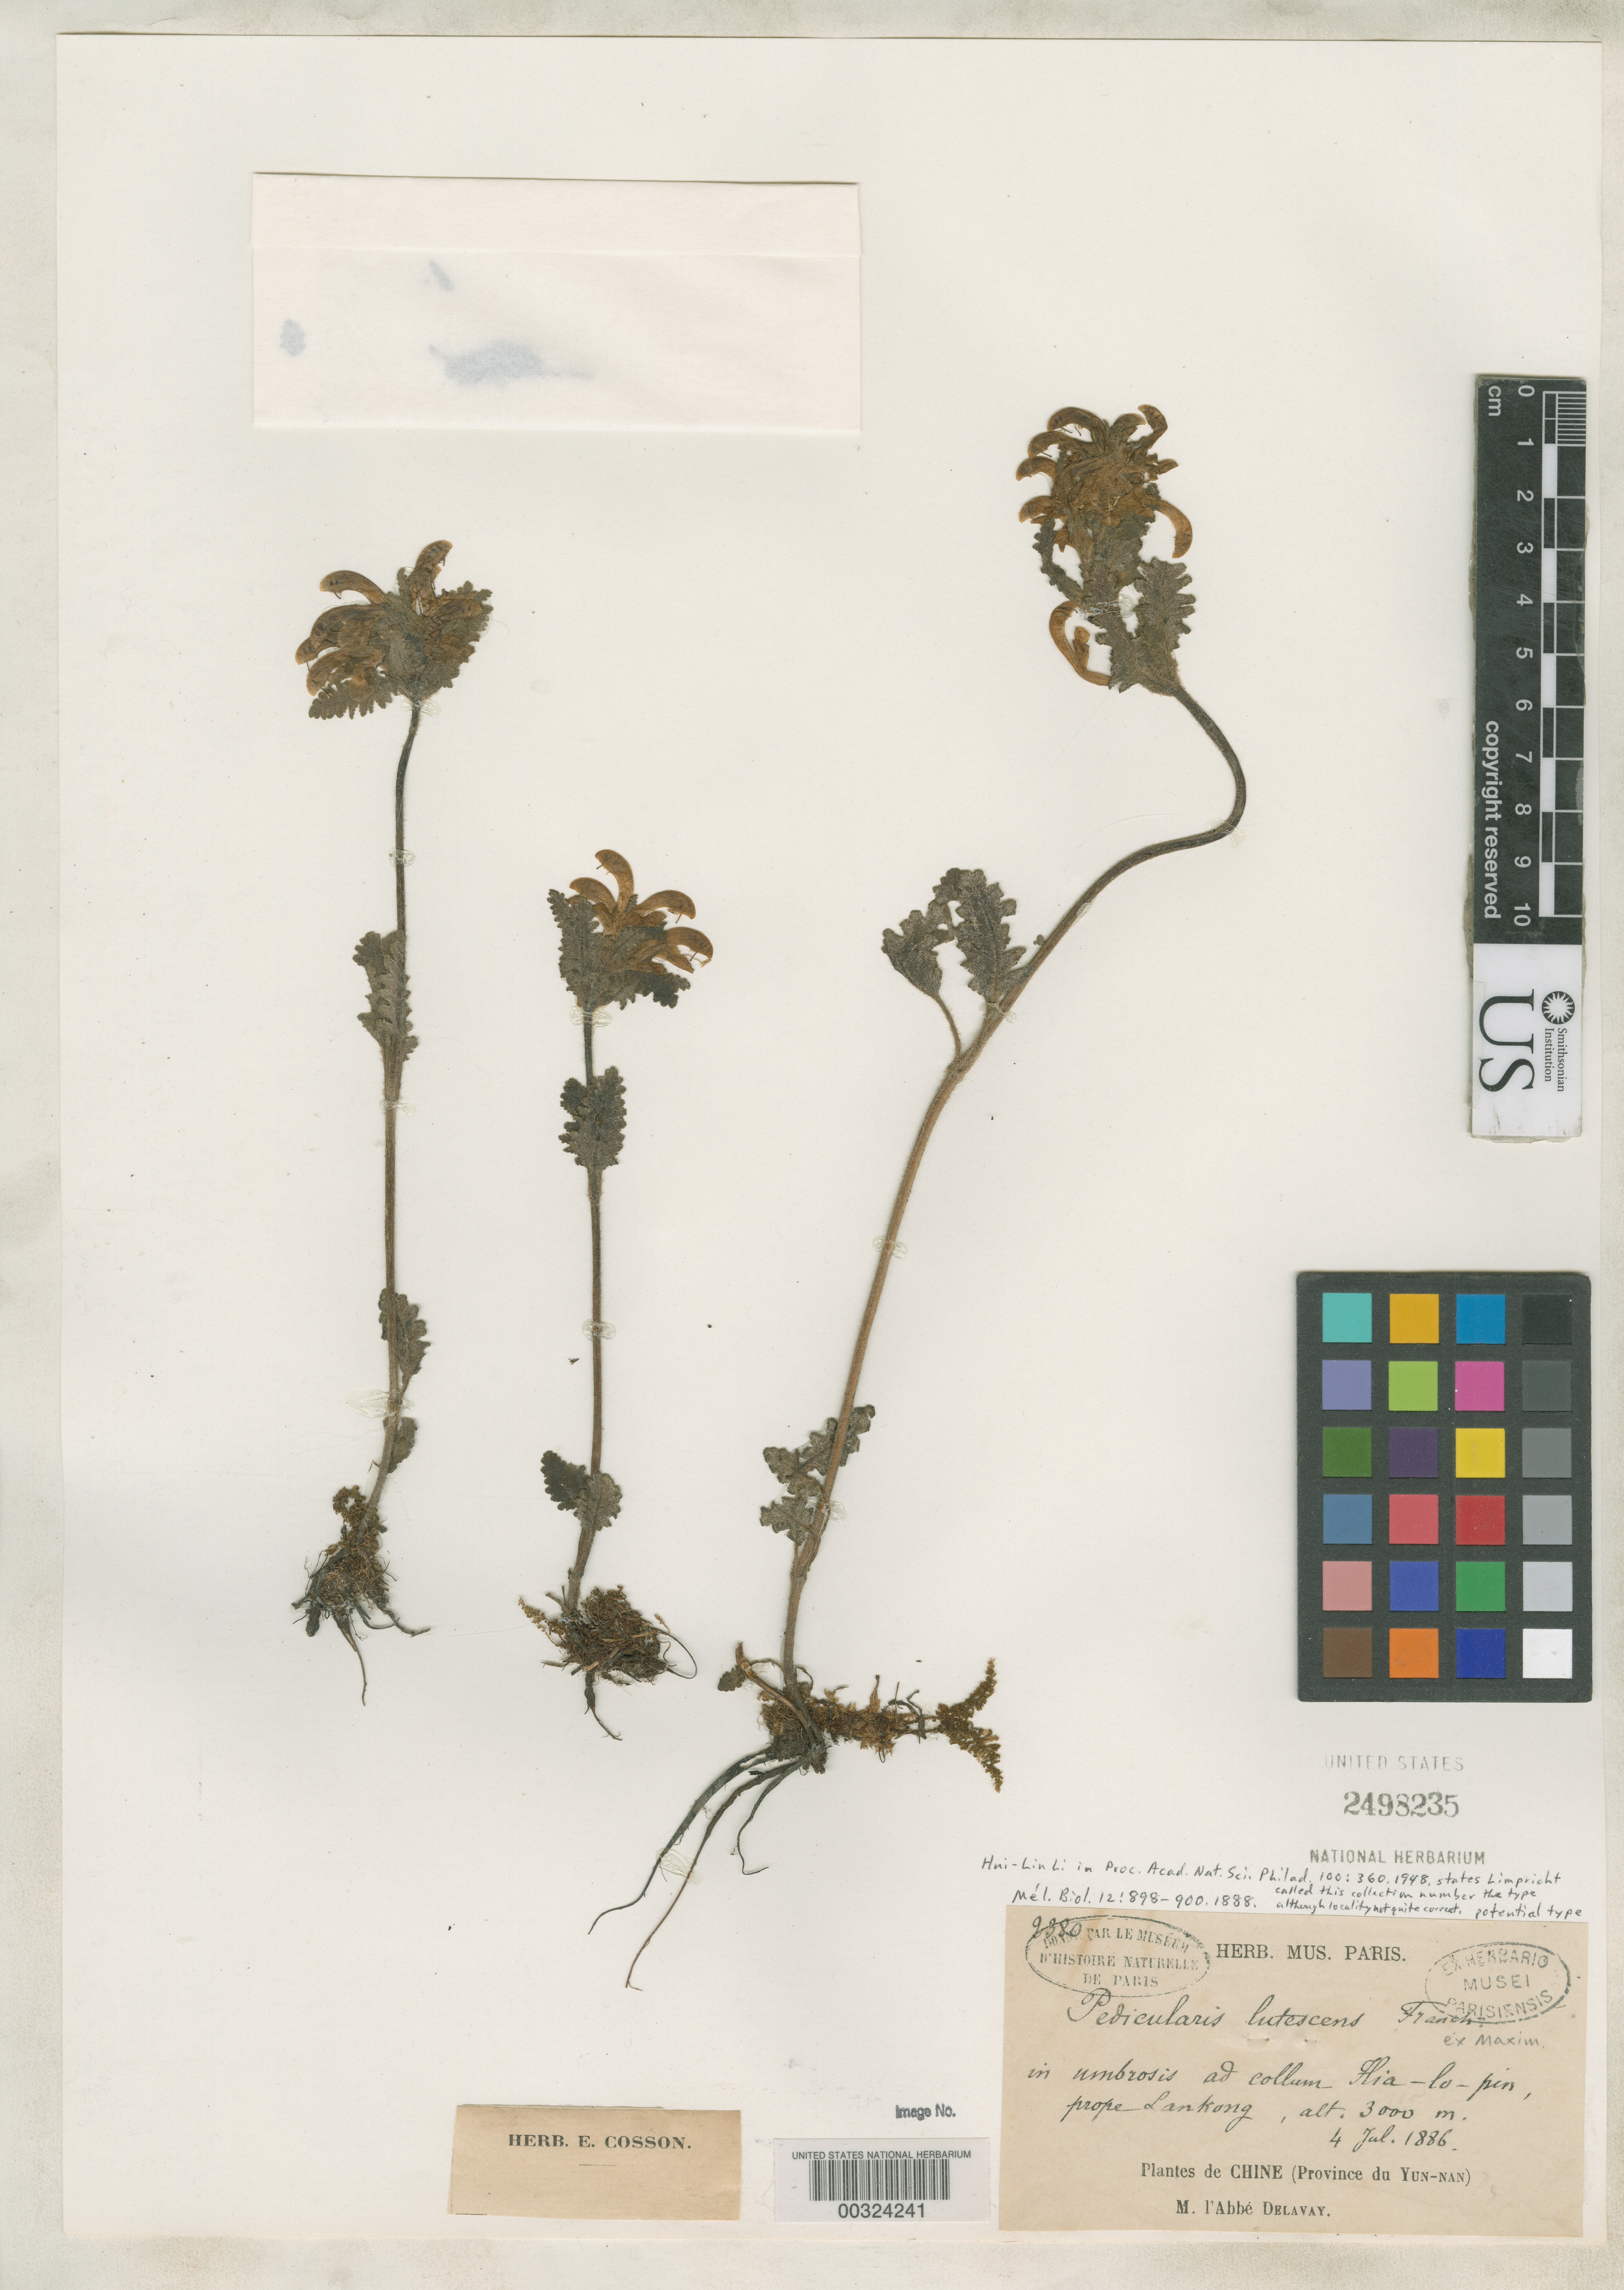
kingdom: Plantae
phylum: Tracheophyta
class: Magnoliopsida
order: Lamiales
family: Orobanchaceae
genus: Pedicularis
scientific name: Pedicularis lutescens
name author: Franch. & Maxim.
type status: Isosyntype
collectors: P. Delavay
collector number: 2380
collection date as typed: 04 Jul 1886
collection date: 1886-07-04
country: China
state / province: Yunnan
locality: In umbrosis ad Collum Hia-lo-pin, prope Lankong.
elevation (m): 3000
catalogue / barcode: US 2498235